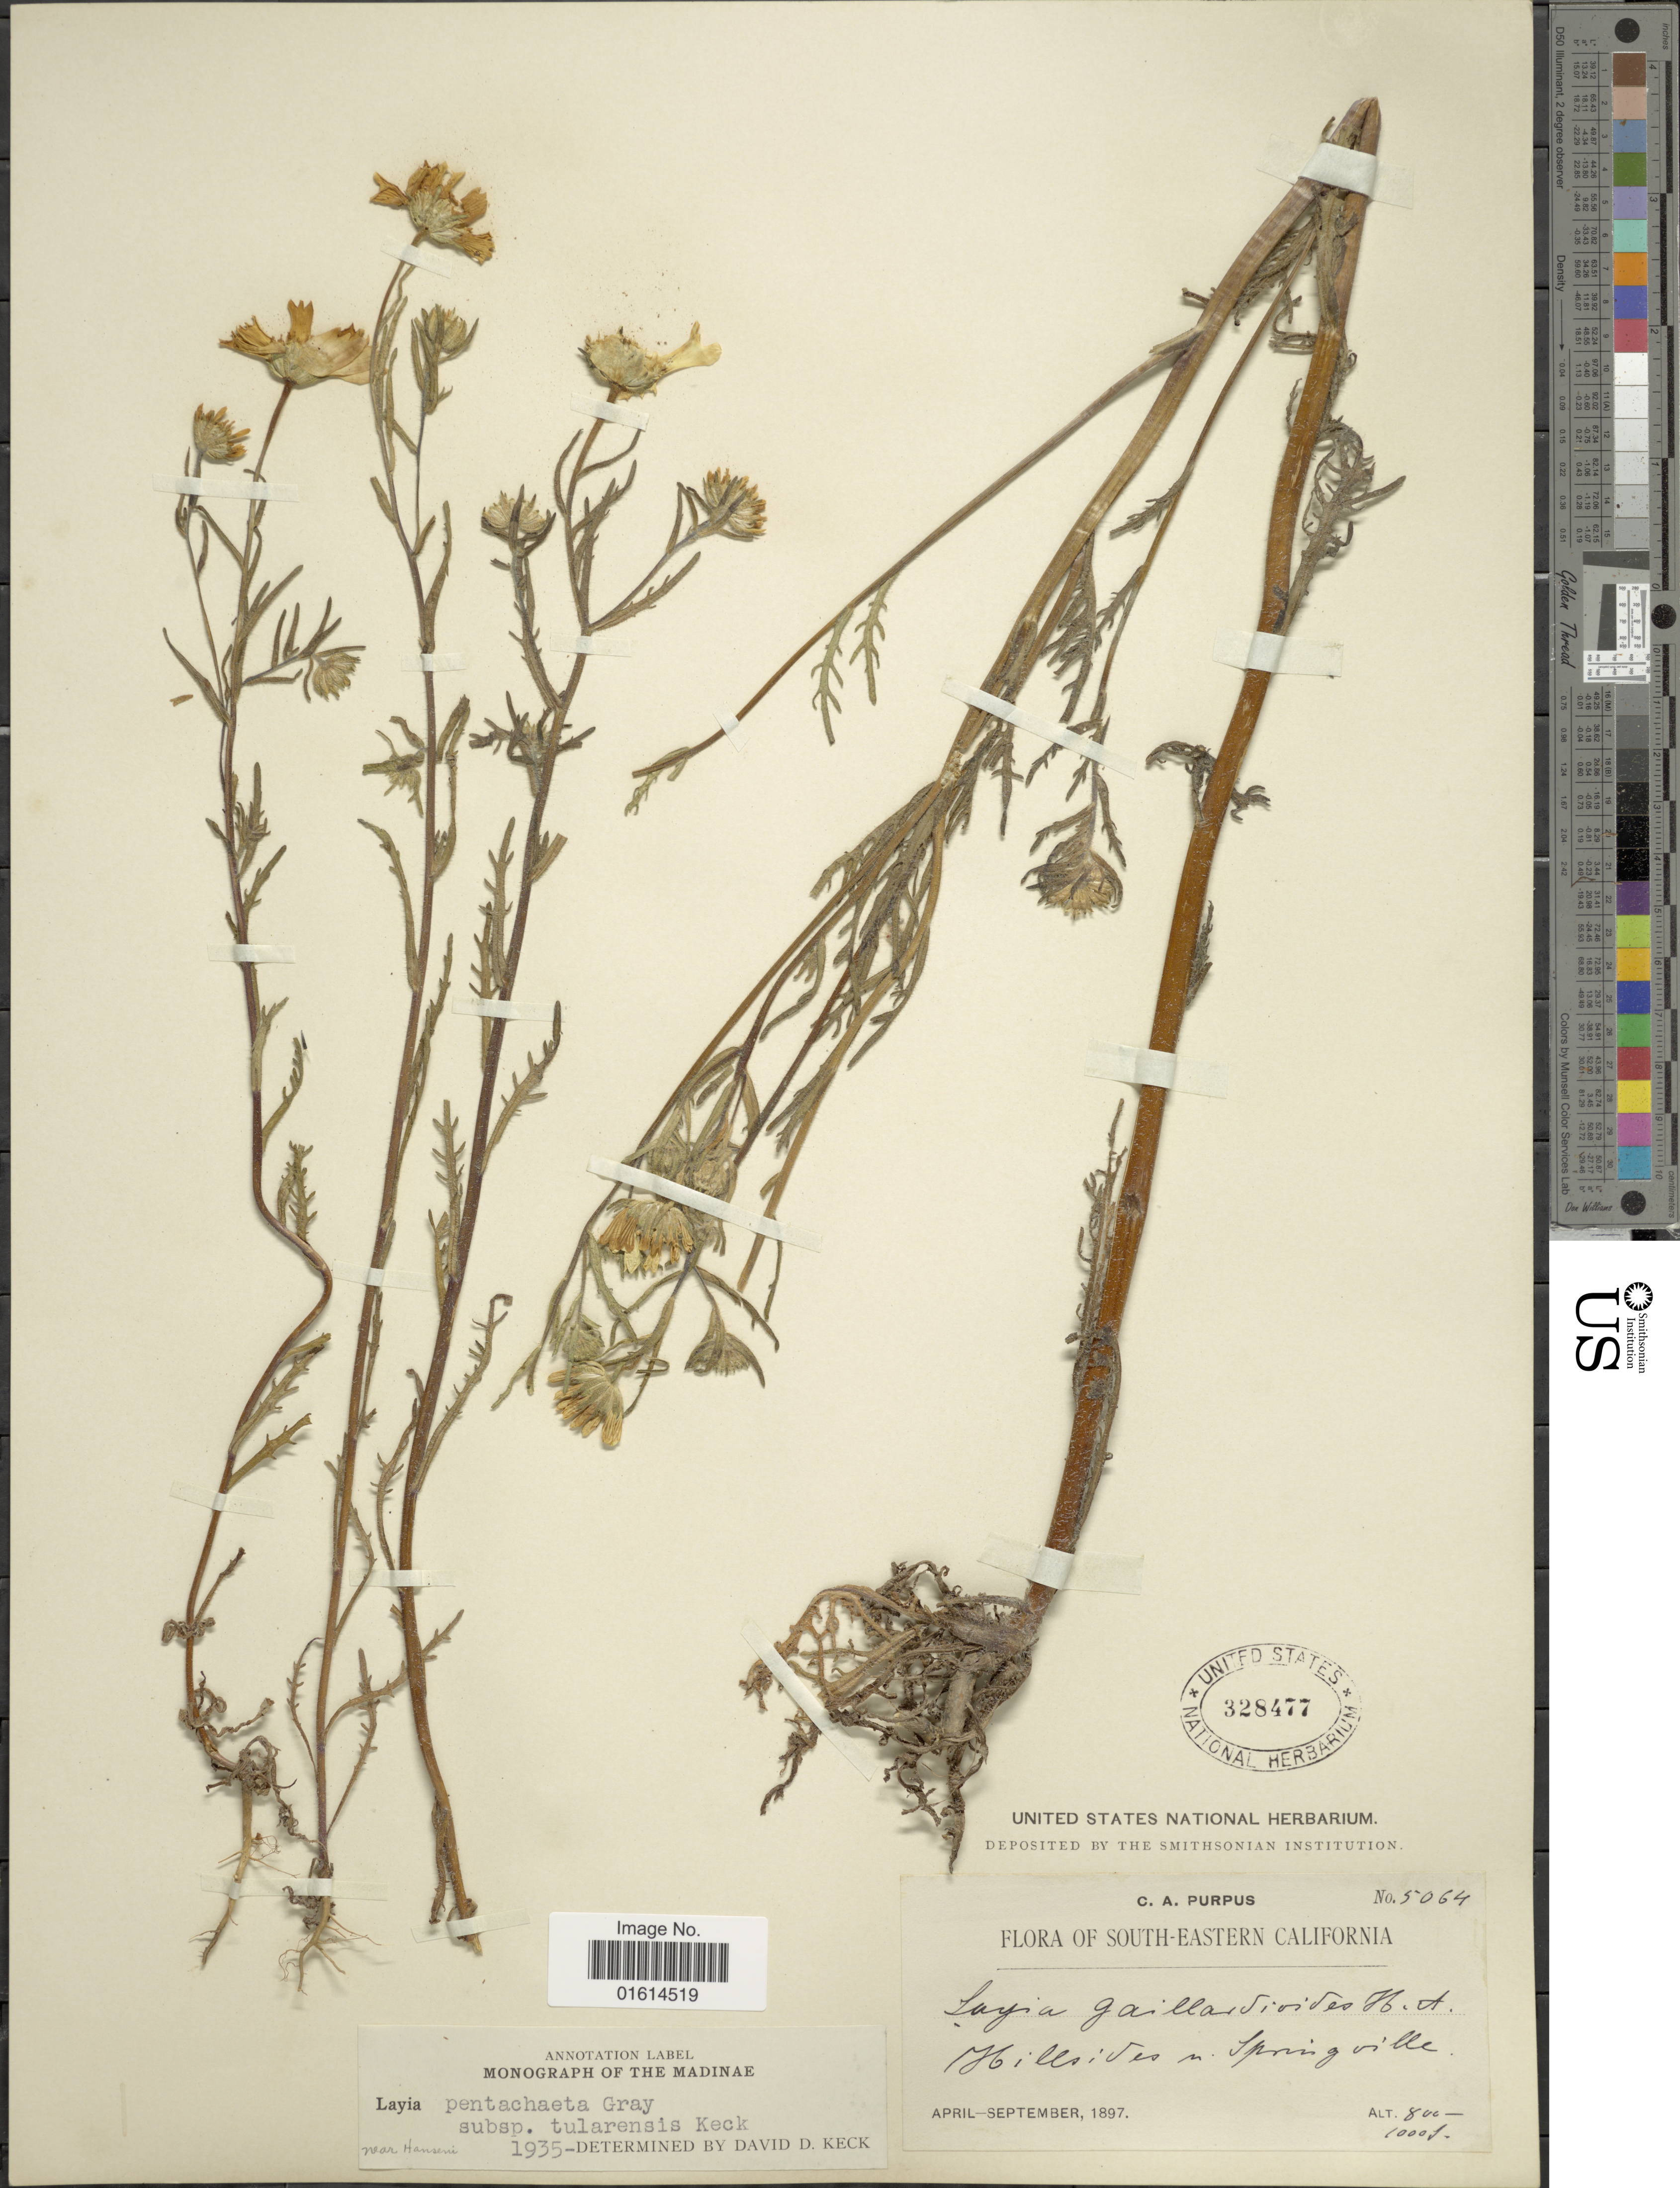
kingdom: Plantae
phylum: Tracheophyta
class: Magnoliopsida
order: Asterales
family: Asteraceae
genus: Layia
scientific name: Layia pentachaeta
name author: A. Gray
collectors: C. A. Purpus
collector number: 5064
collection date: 1897-04/1897-09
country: United States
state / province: California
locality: South-Eastern California, hillsides n. Springville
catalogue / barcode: US 328477